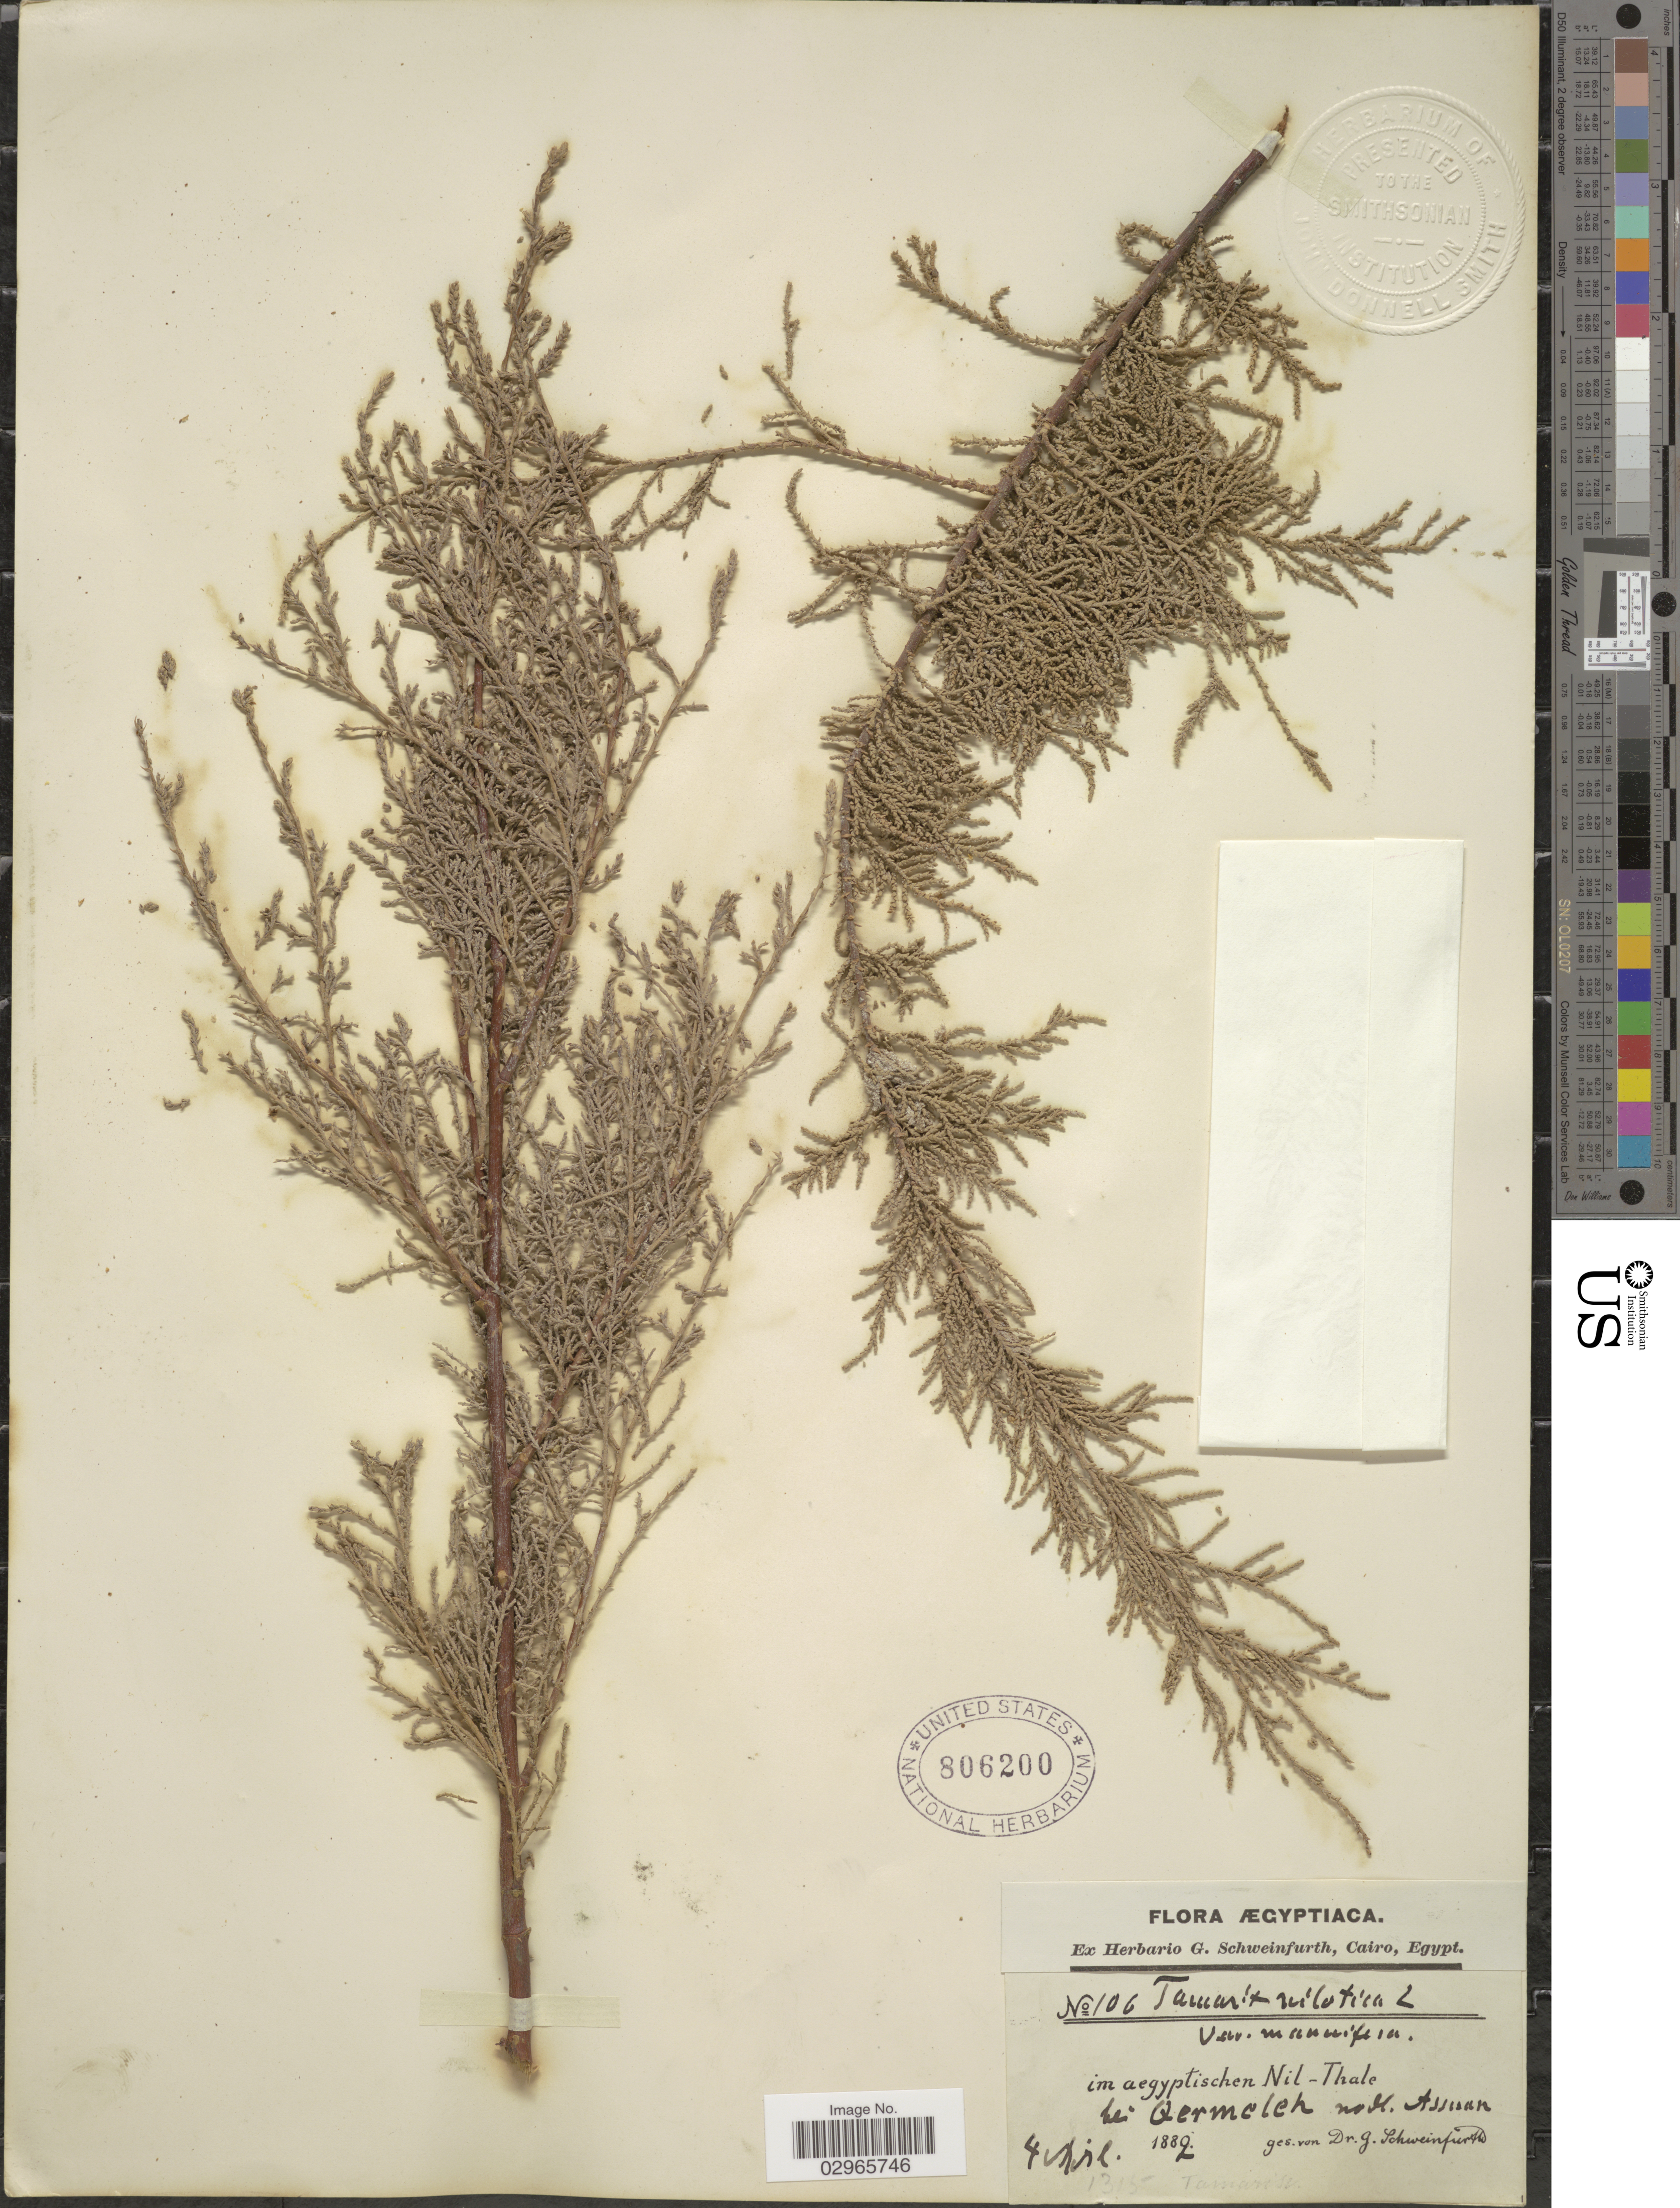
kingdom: Plantae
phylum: Tracheophyta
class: Magnoliopsida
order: Caryophyllales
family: Tamaricaceae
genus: Tamarix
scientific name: Tamarix nilotica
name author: (Ehrenb.) Bunge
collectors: G. A. Schweinfurth (herbarium)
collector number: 106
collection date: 1882-04-04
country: Egypt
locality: Im aegyptischen Nil-Thale bei Qermeleh nordl. Assuan.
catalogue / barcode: US 806200